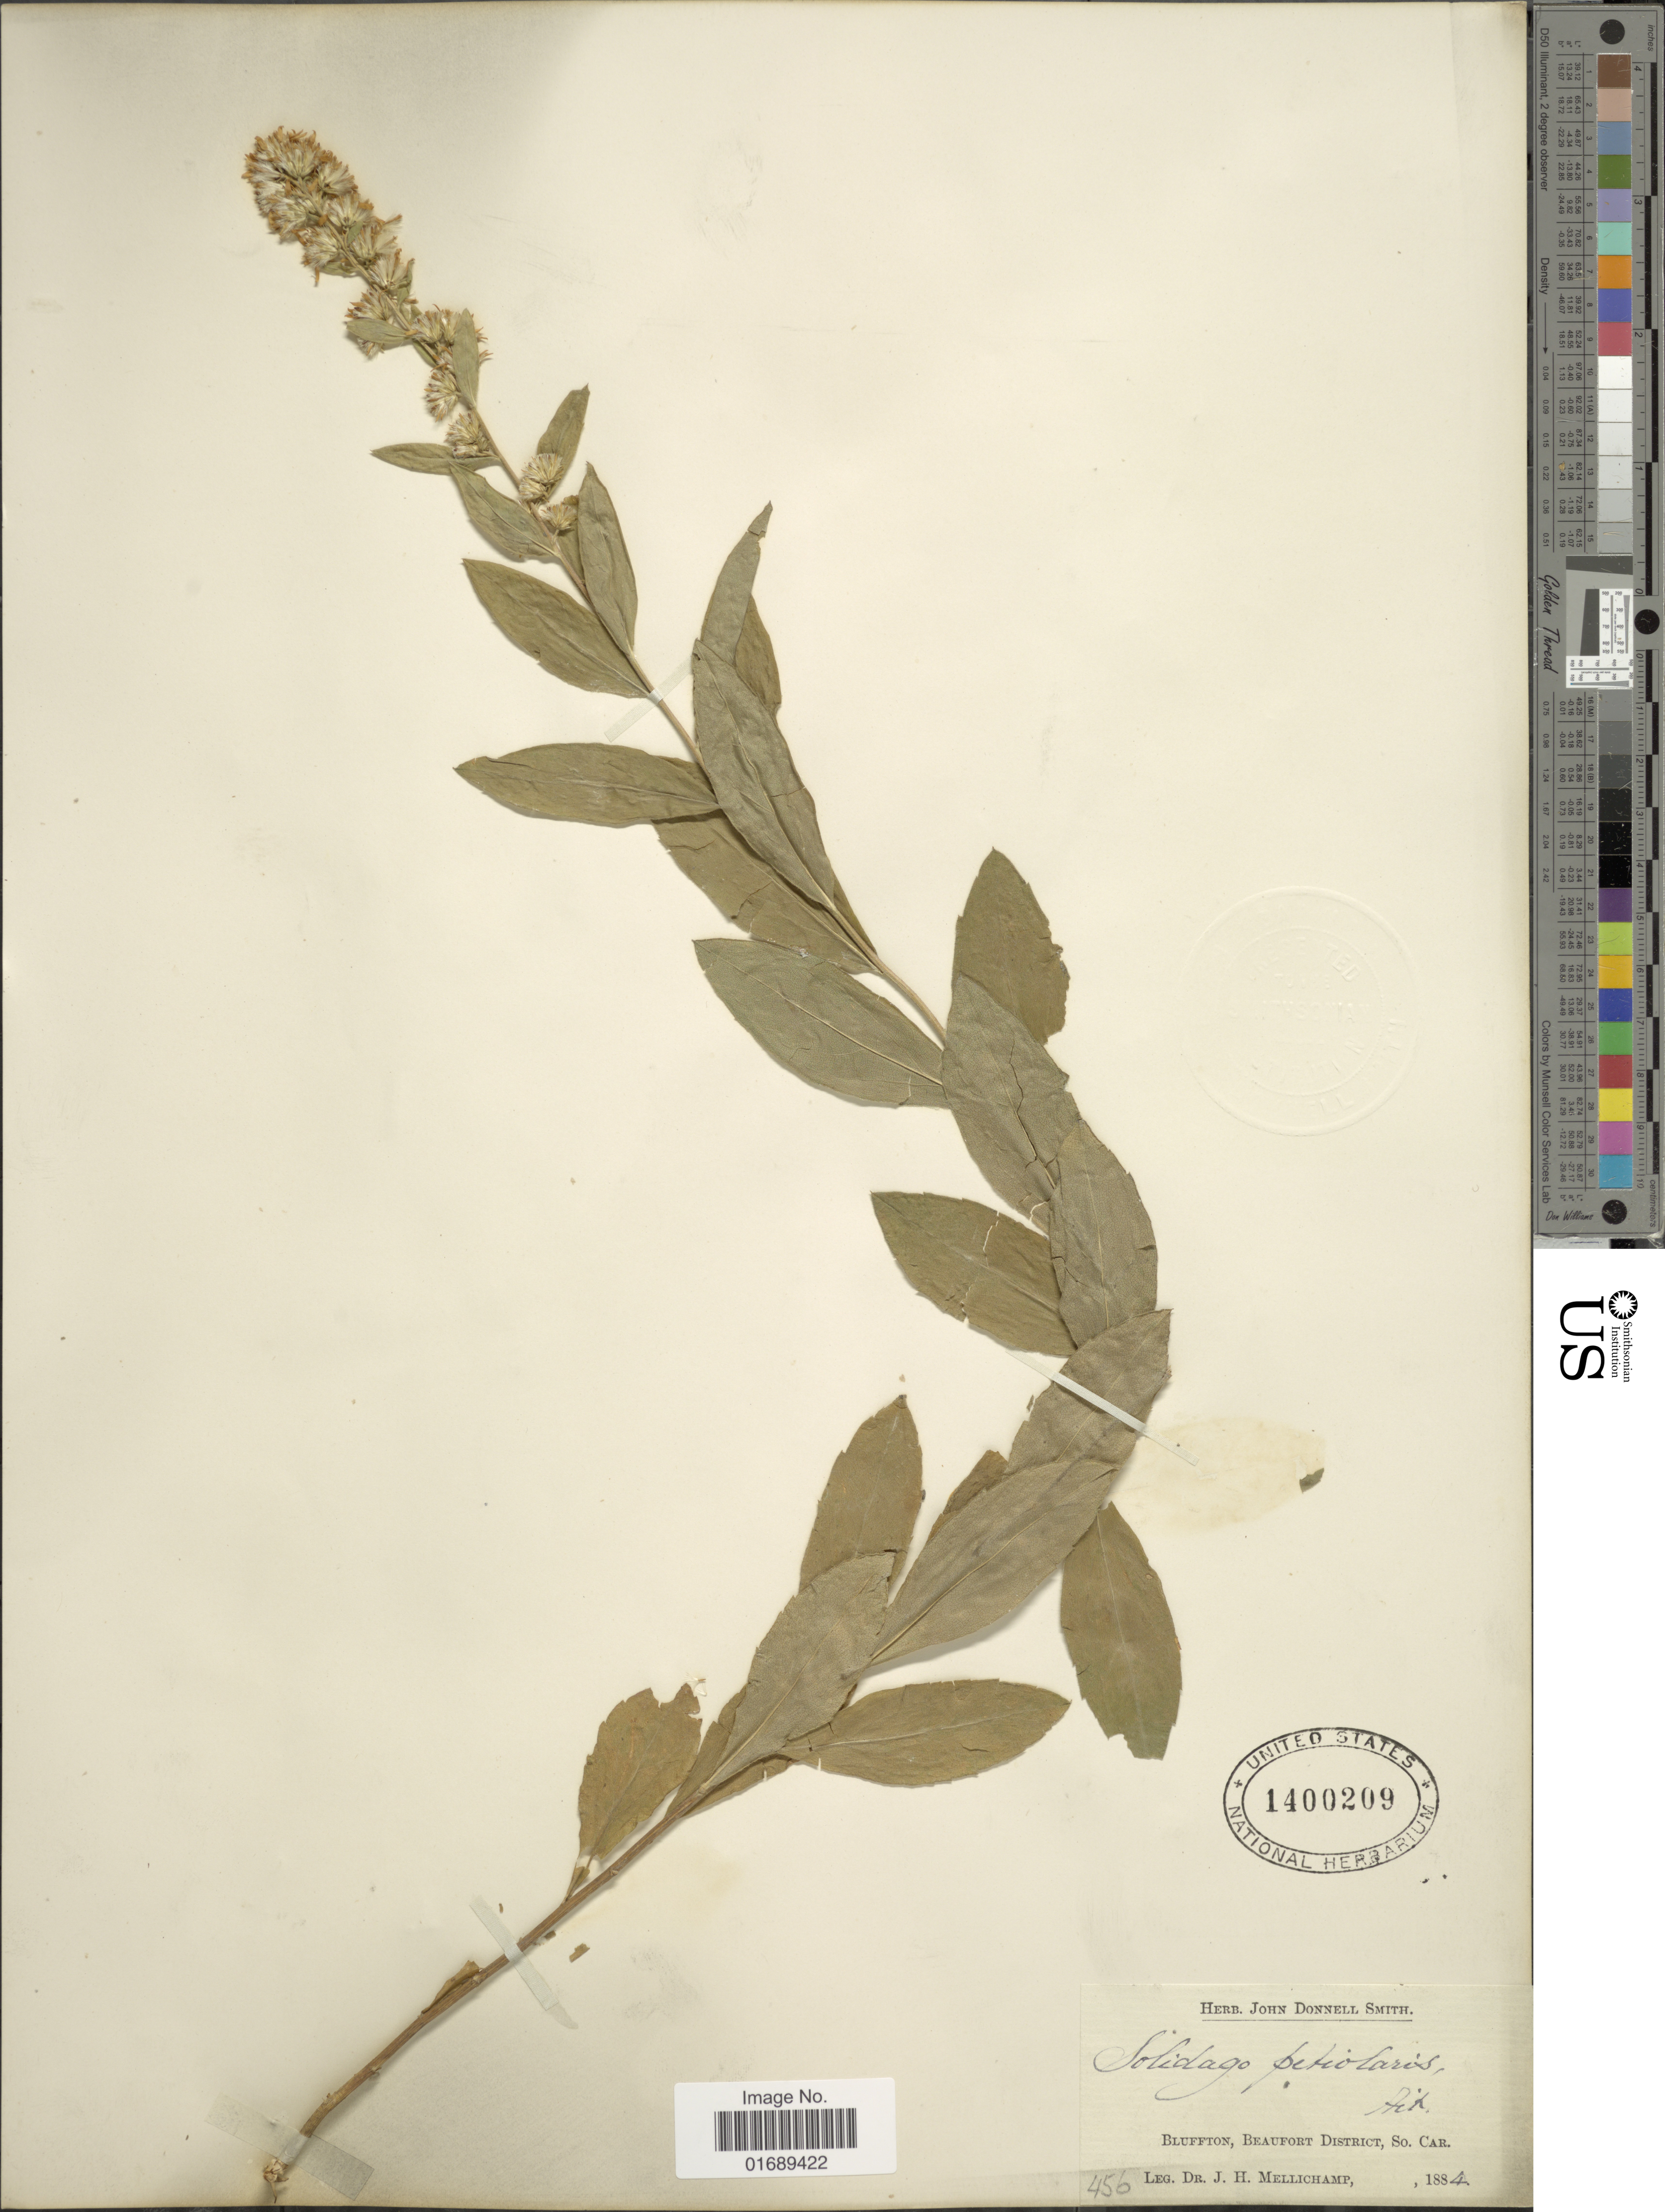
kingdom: Plantae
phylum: Tracheophyta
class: Magnoliopsida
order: Asterales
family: Asteraceae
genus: Solidago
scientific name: Solidago petiolaris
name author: Aiton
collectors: J. H. Mellichamp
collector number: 456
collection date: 1884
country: United States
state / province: South Carolina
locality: Bluffton, Beaufort District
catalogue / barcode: US 1400209